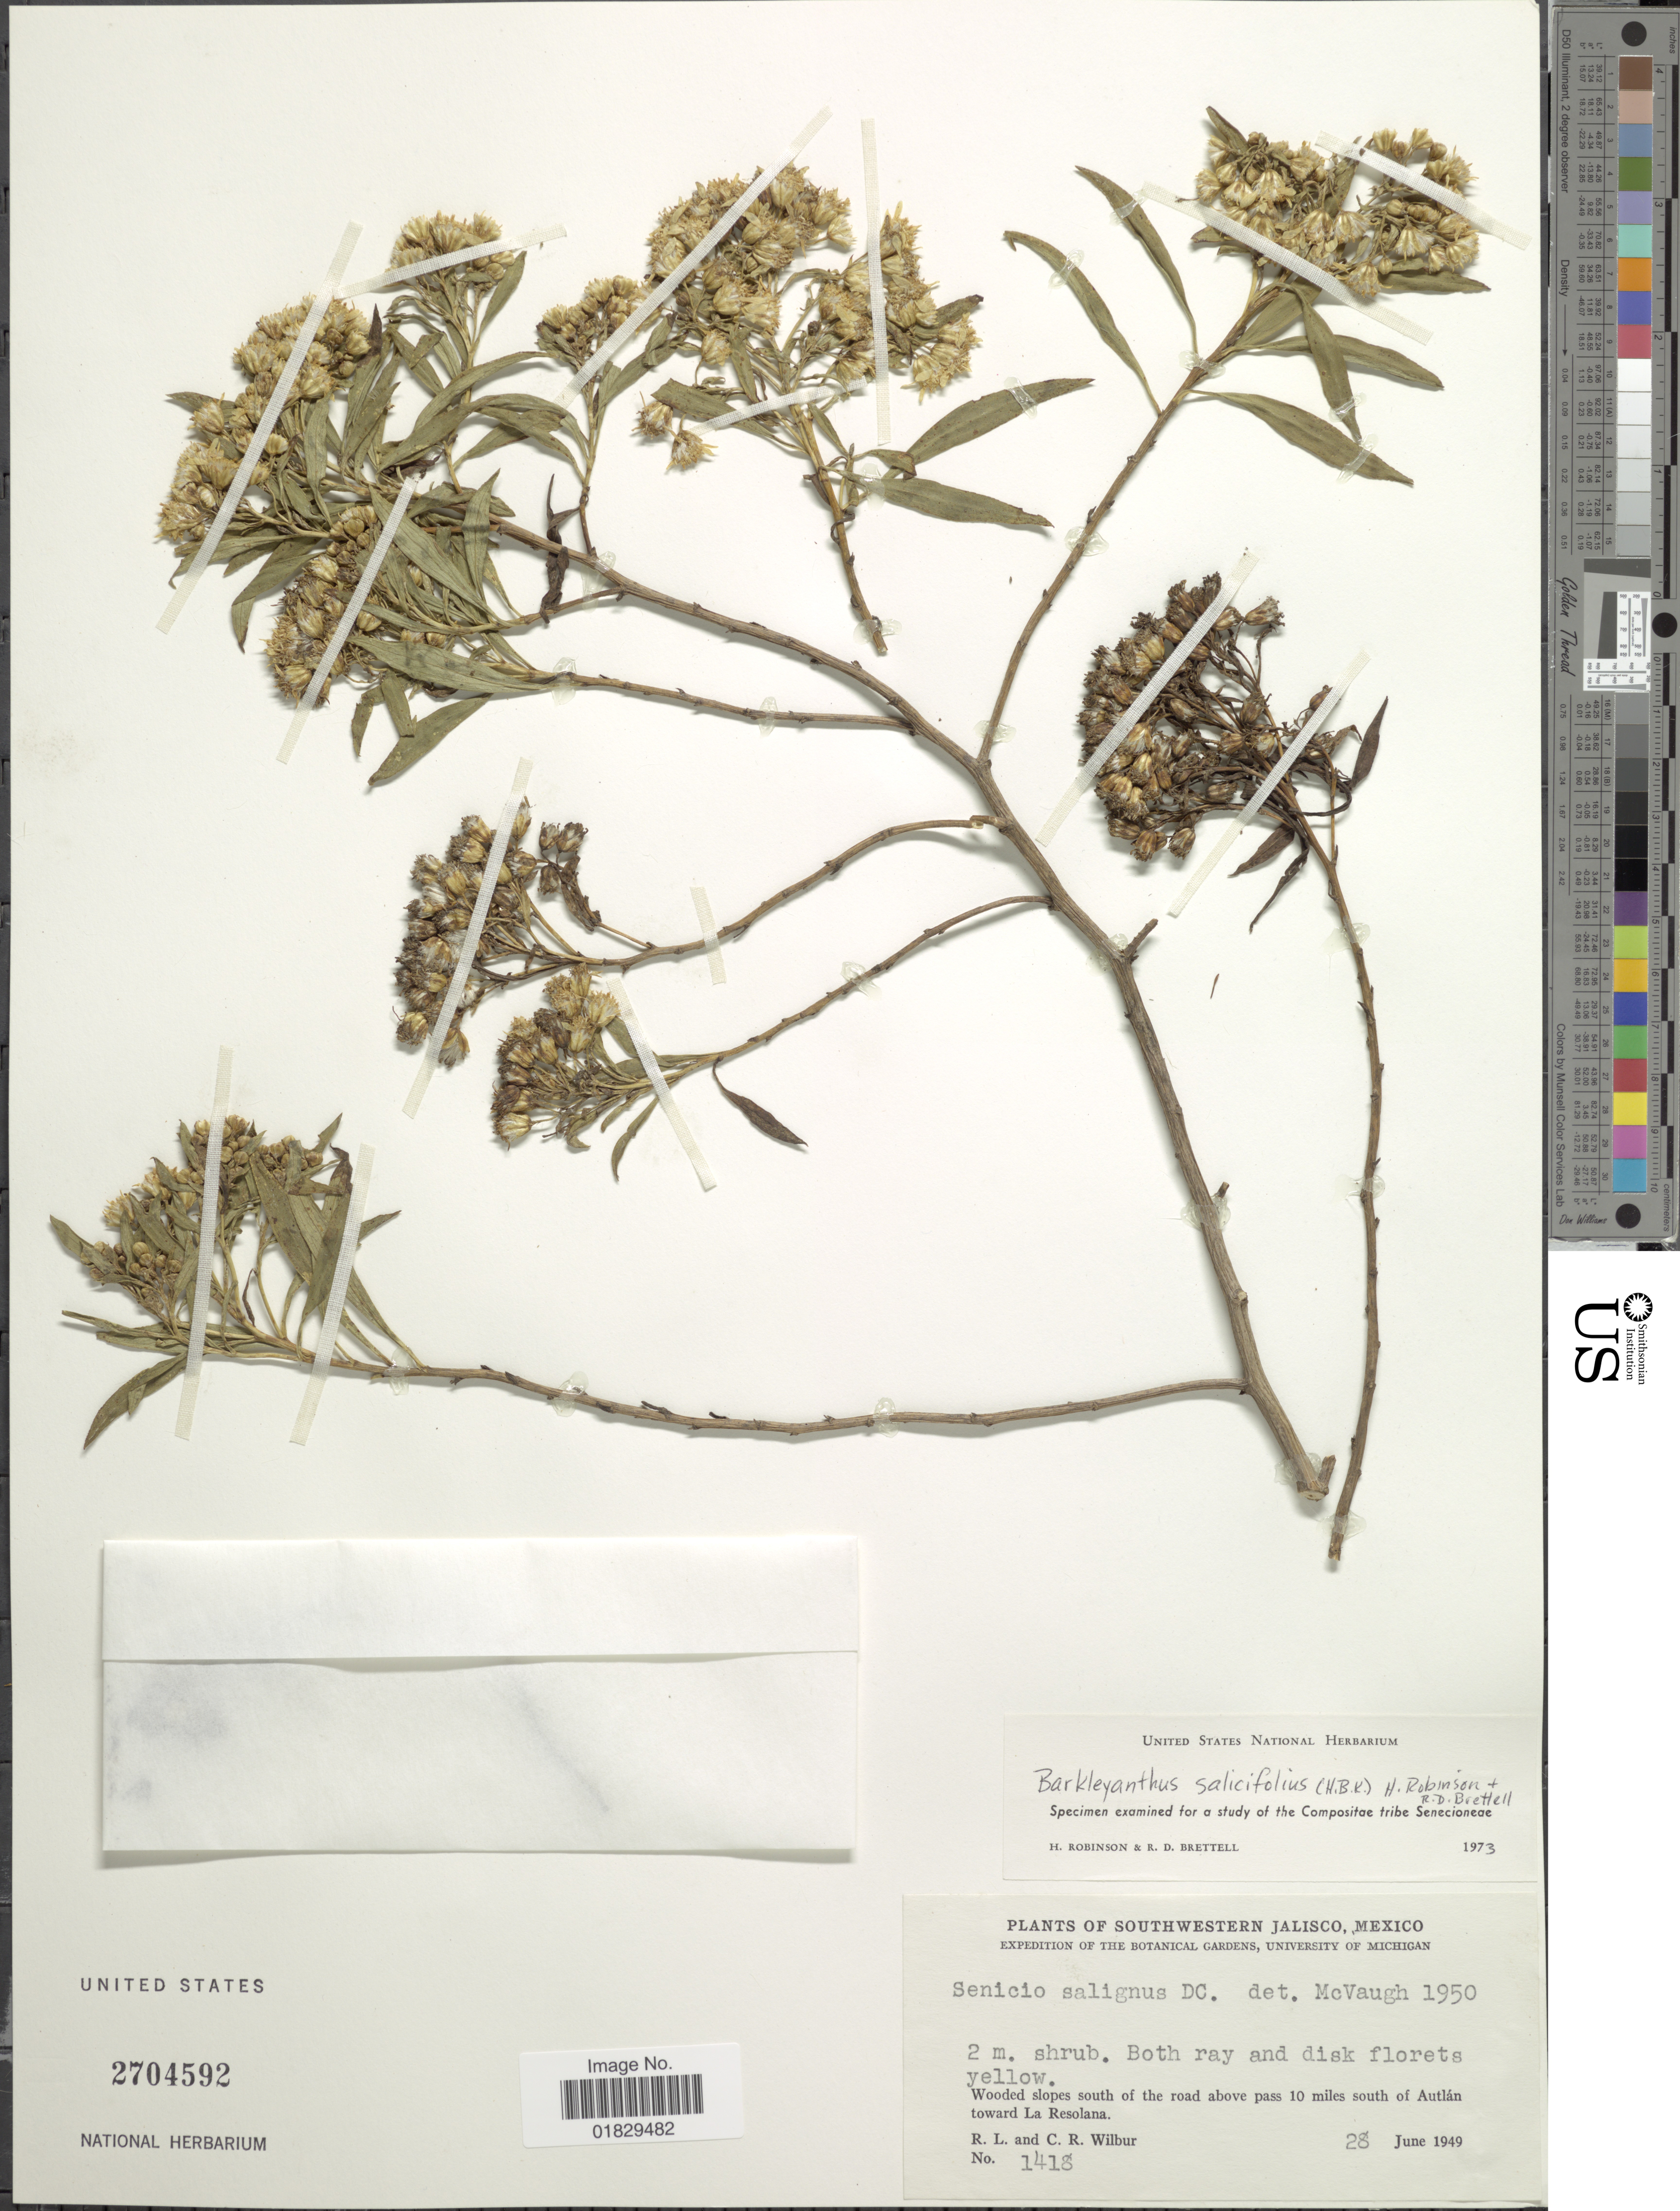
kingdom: Plantae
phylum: Tracheophyta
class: Magnoliopsida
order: Asterales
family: Asteraceae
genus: Barkleyanthus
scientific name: Barkleyanthus salicifolius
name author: (Kunth) H. Rob. & Brettell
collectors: R. L. Wilbur & C. Wilbur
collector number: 1418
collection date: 1949-06-28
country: Mexico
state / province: Jalisco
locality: Southwestern Jalisco, Mexico. Wooded slopes south of the road above pass 10 miles south of Autlán toward La Resolana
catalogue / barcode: US 2704592